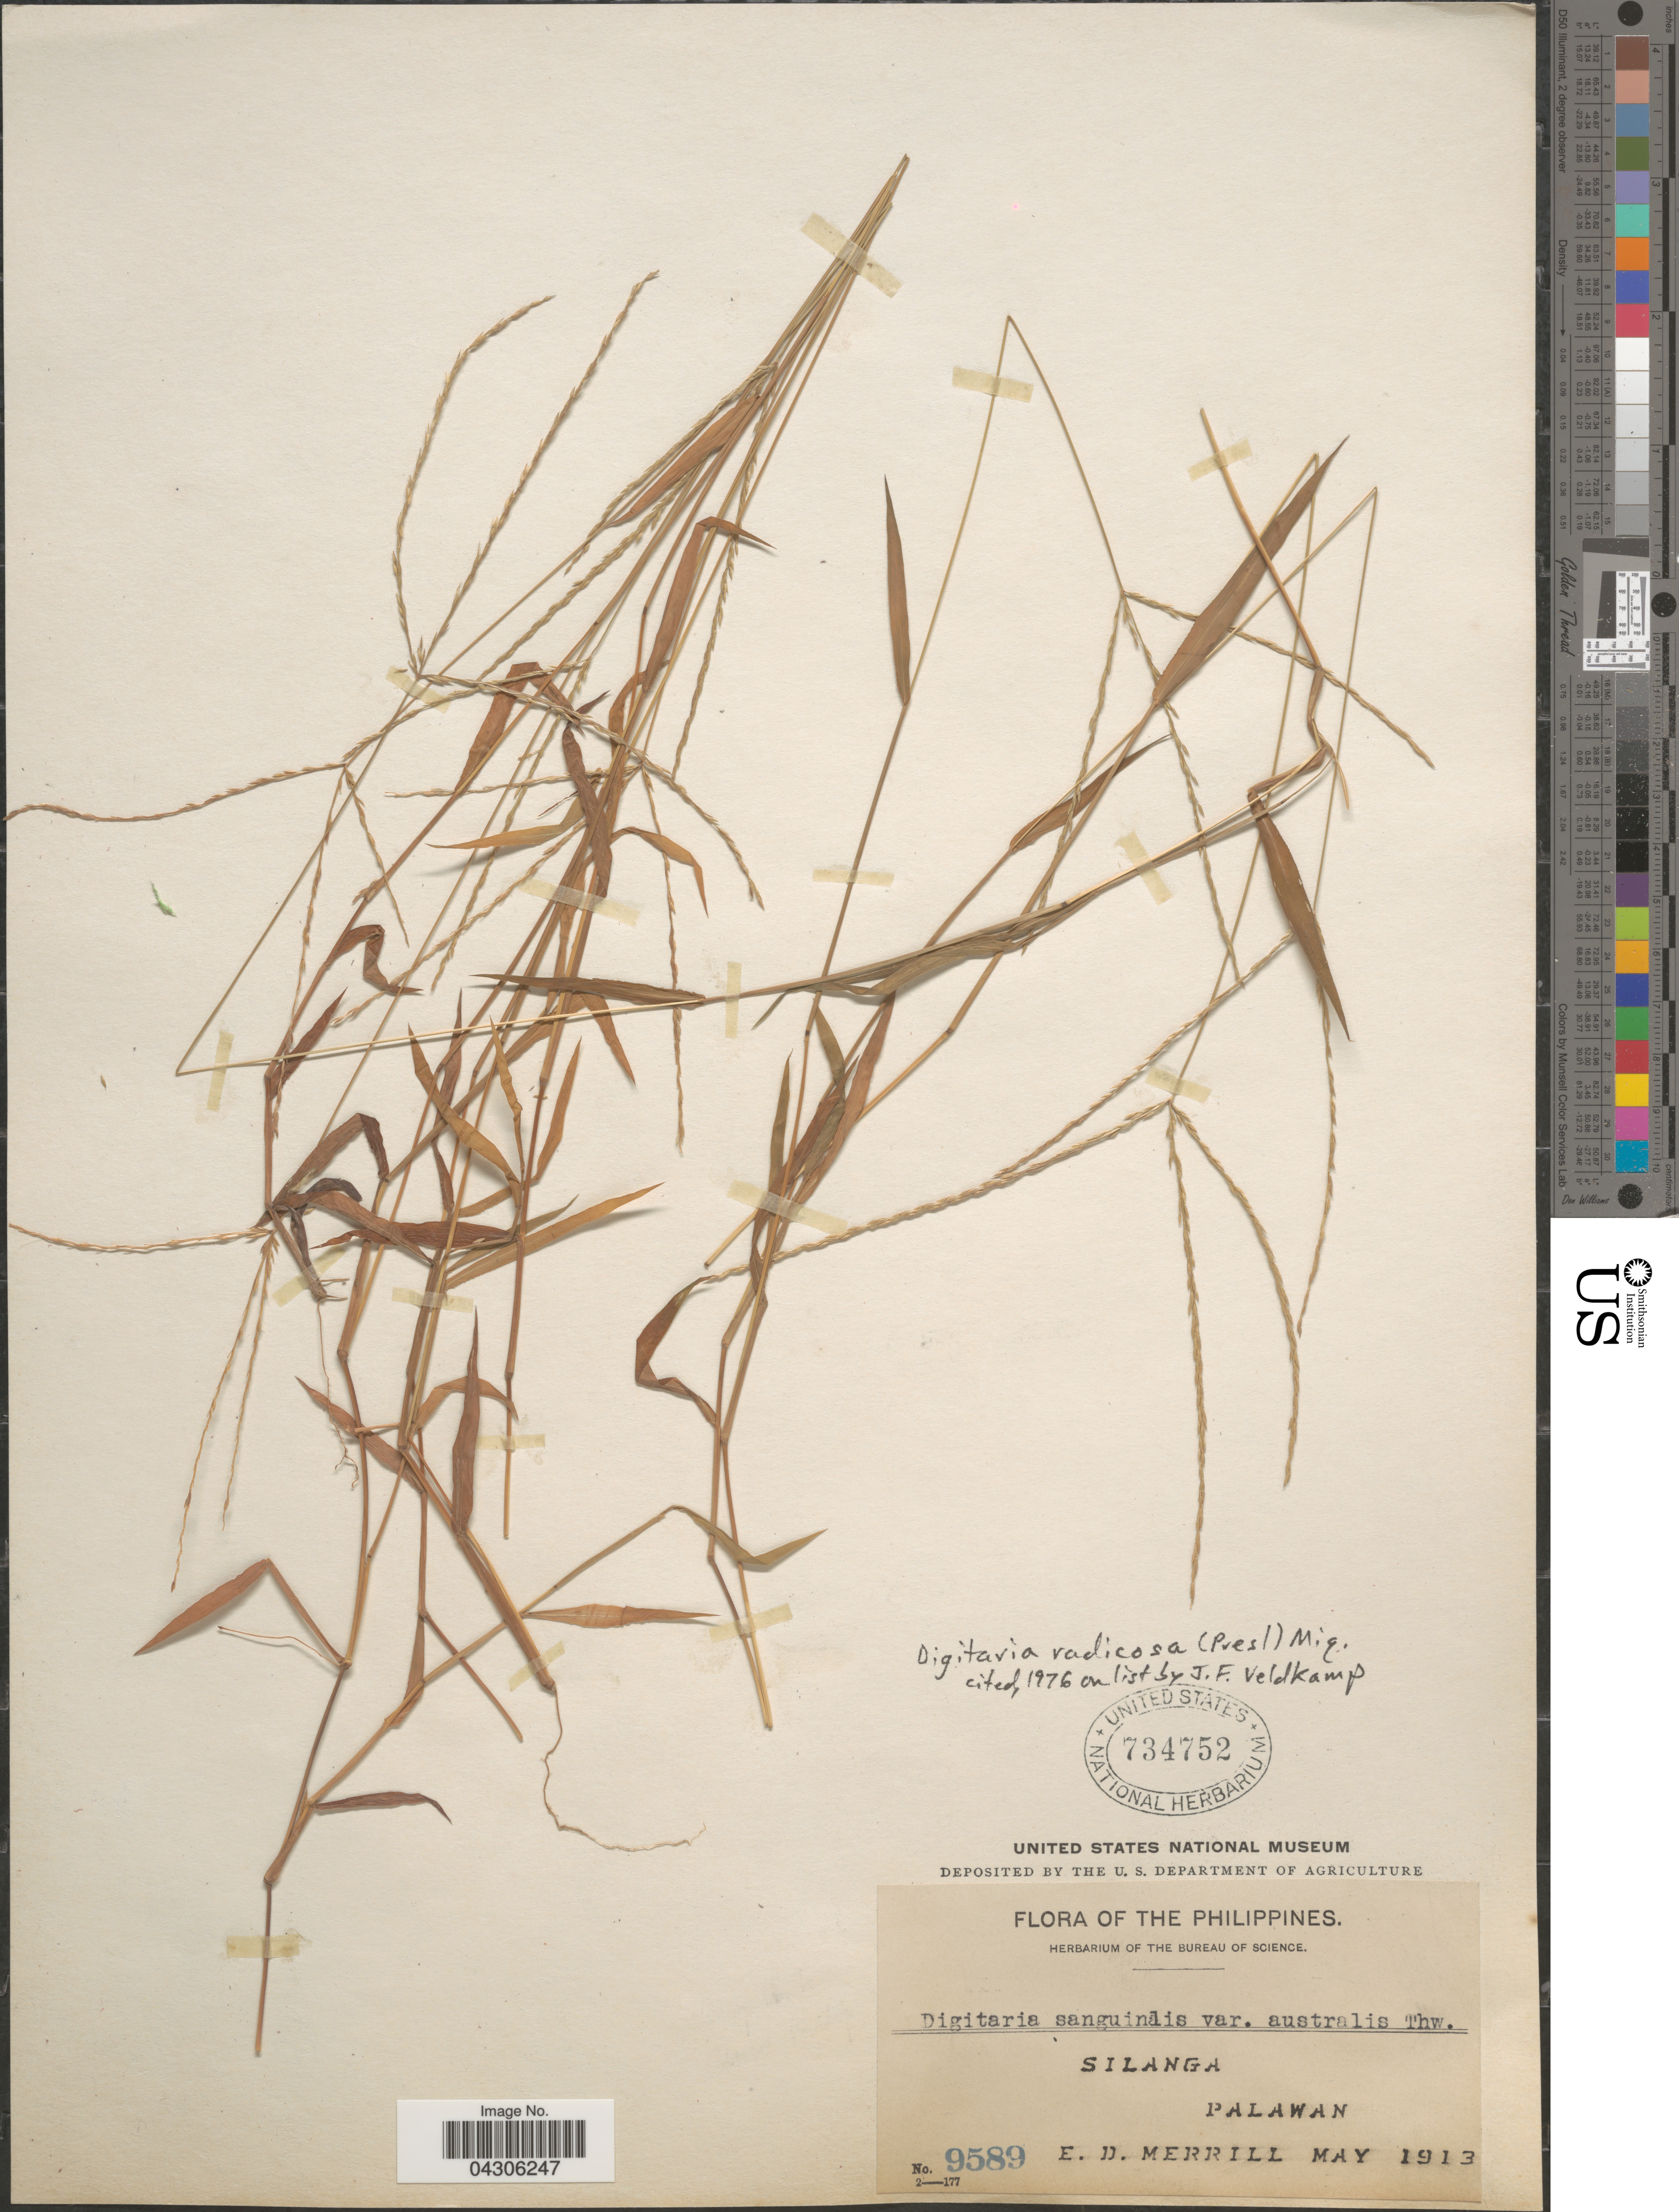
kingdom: Plantae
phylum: Tracheophyta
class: Liliopsida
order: Poales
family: Poaceae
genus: Digitaria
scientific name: Digitaria radicosa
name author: (J. Presl) Miq.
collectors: E. D. Merrill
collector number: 9589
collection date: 1913-05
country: Philippines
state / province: Mimaropa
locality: Silanga. Palawan.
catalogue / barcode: US 734752